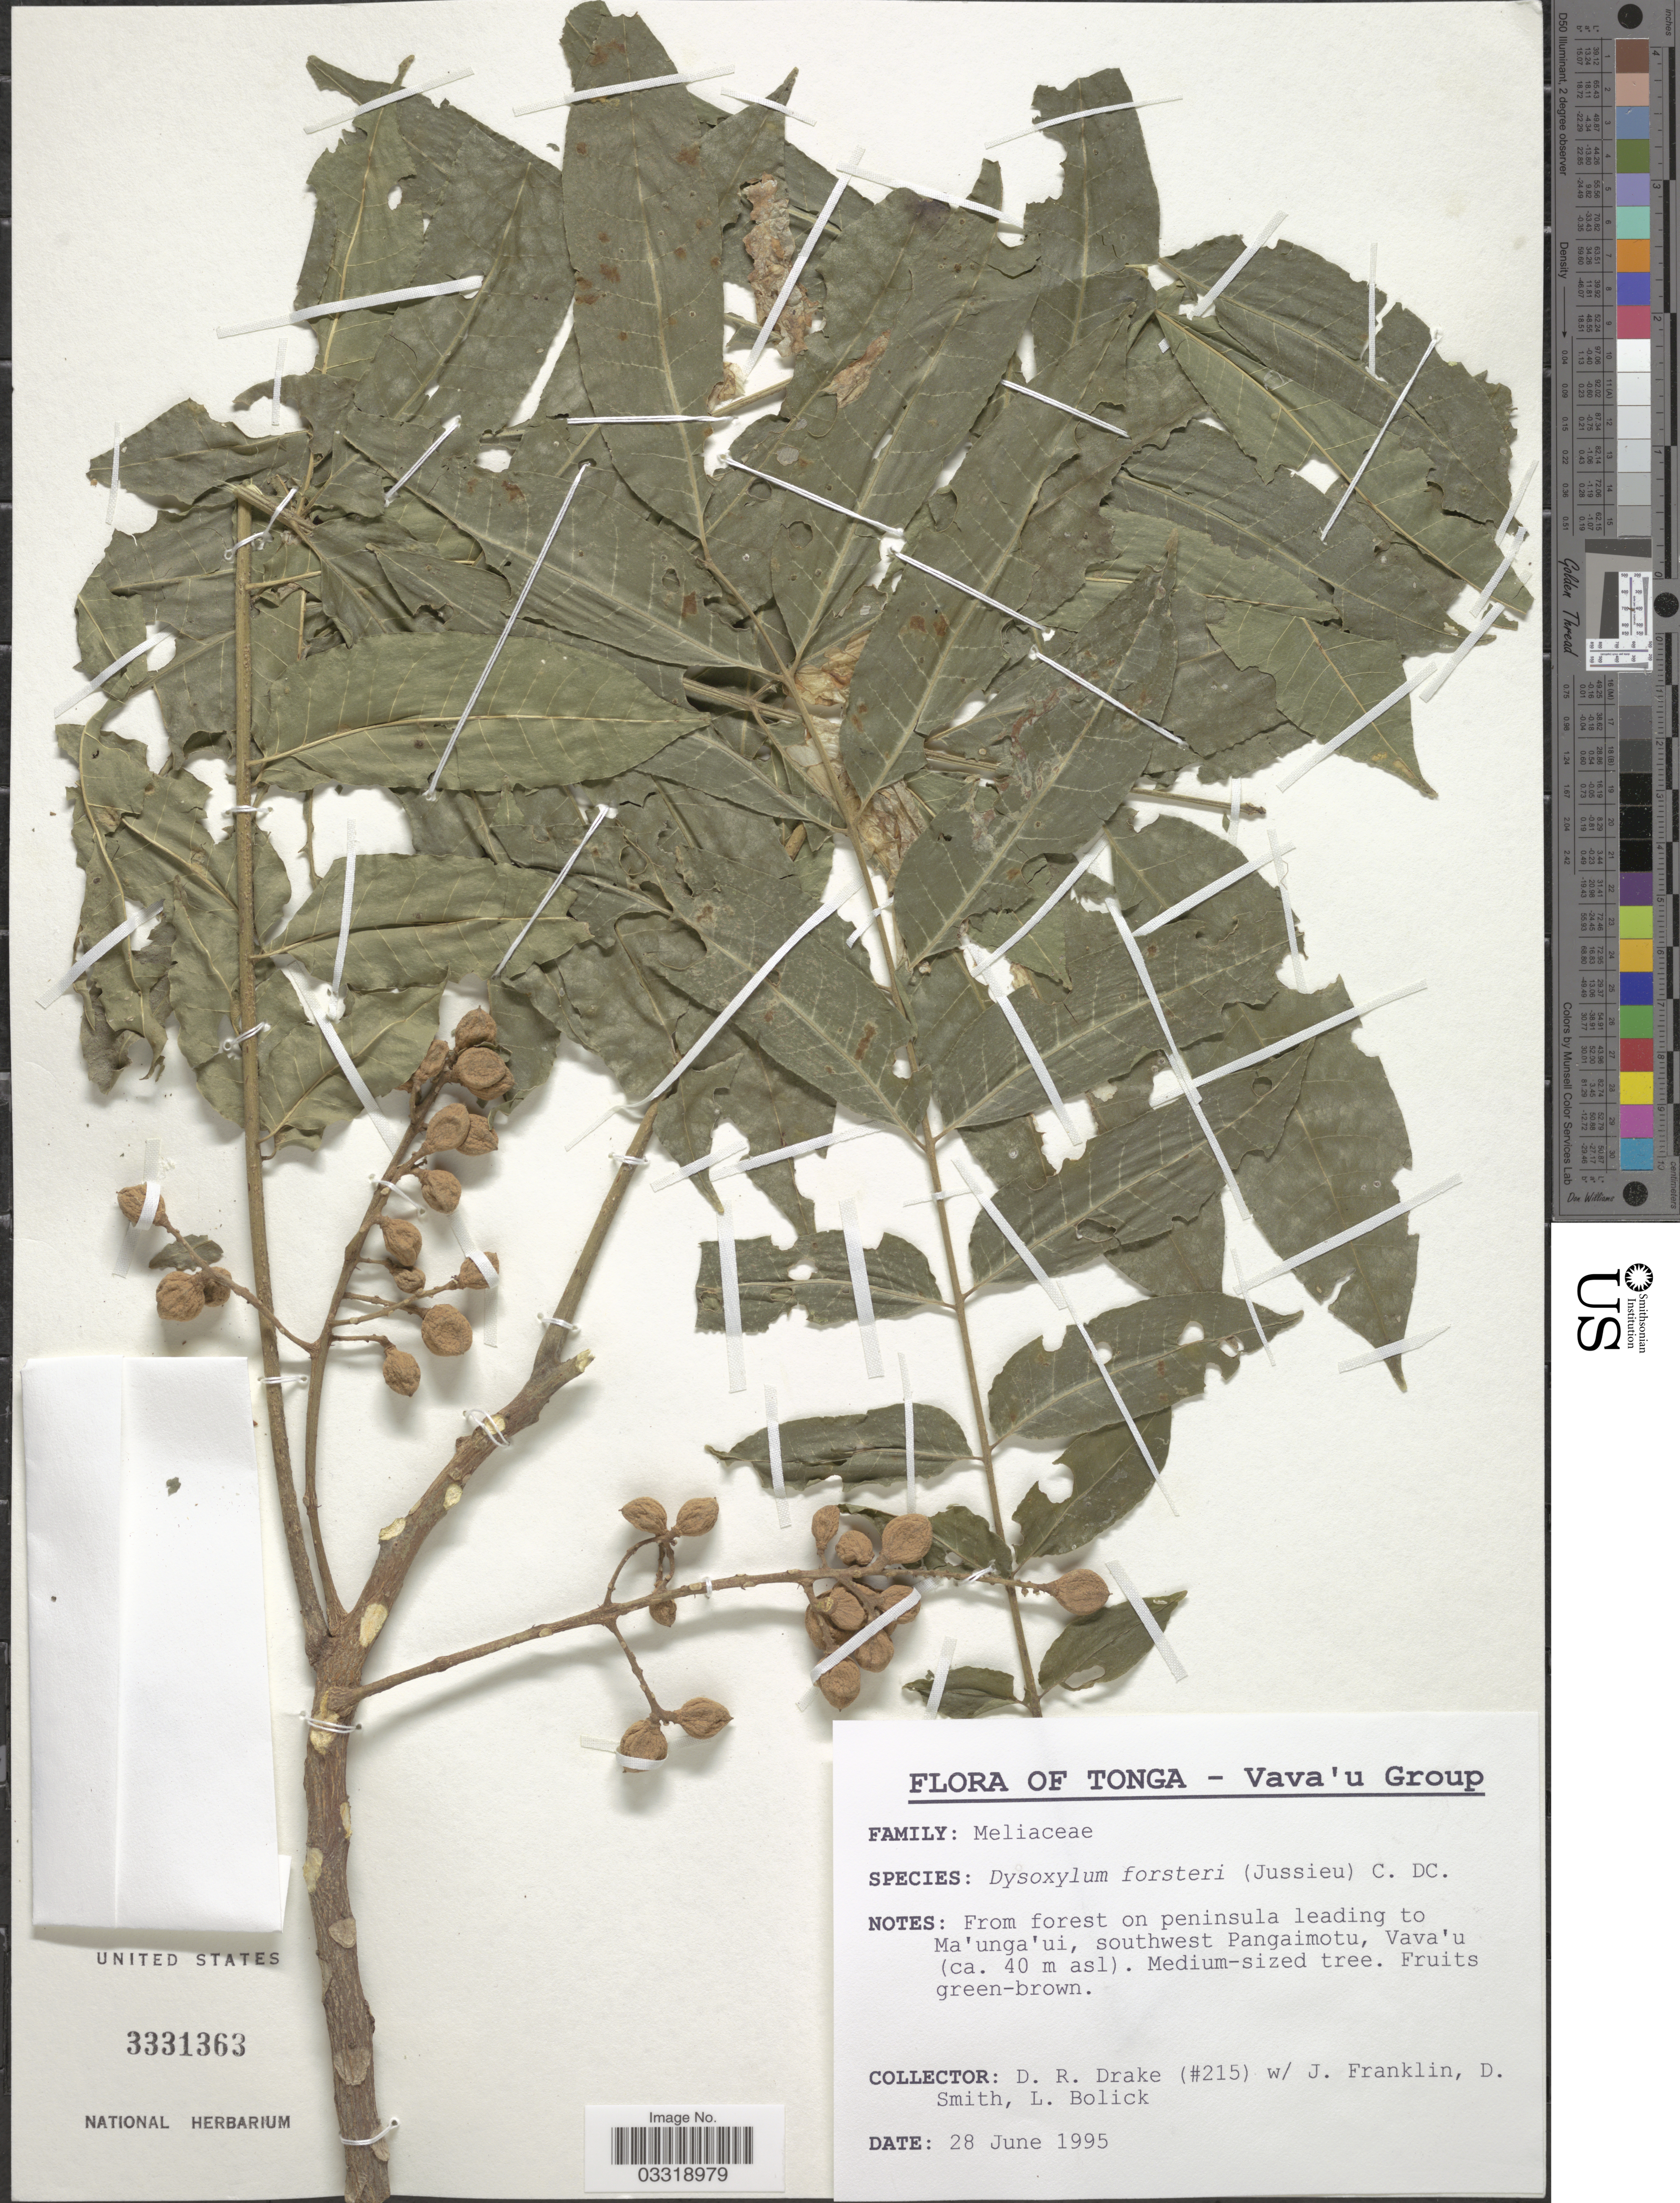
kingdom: Plantae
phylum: Tracheophyta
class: Magnoliopsida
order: Sapindales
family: Meliaceae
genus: Didymocheton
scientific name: Didymocheton alliaceus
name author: (G. Forst.) Mabb.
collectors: D.R. Drake, J. Franklin, D. Smith & L. Bolick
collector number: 215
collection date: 1995-06-28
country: Tonga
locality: Vava'u Group. From forest on peninsula leading to Ma'unga'ui, southwest Pangaimotu, Vava'u.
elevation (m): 40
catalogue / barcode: US 3331363